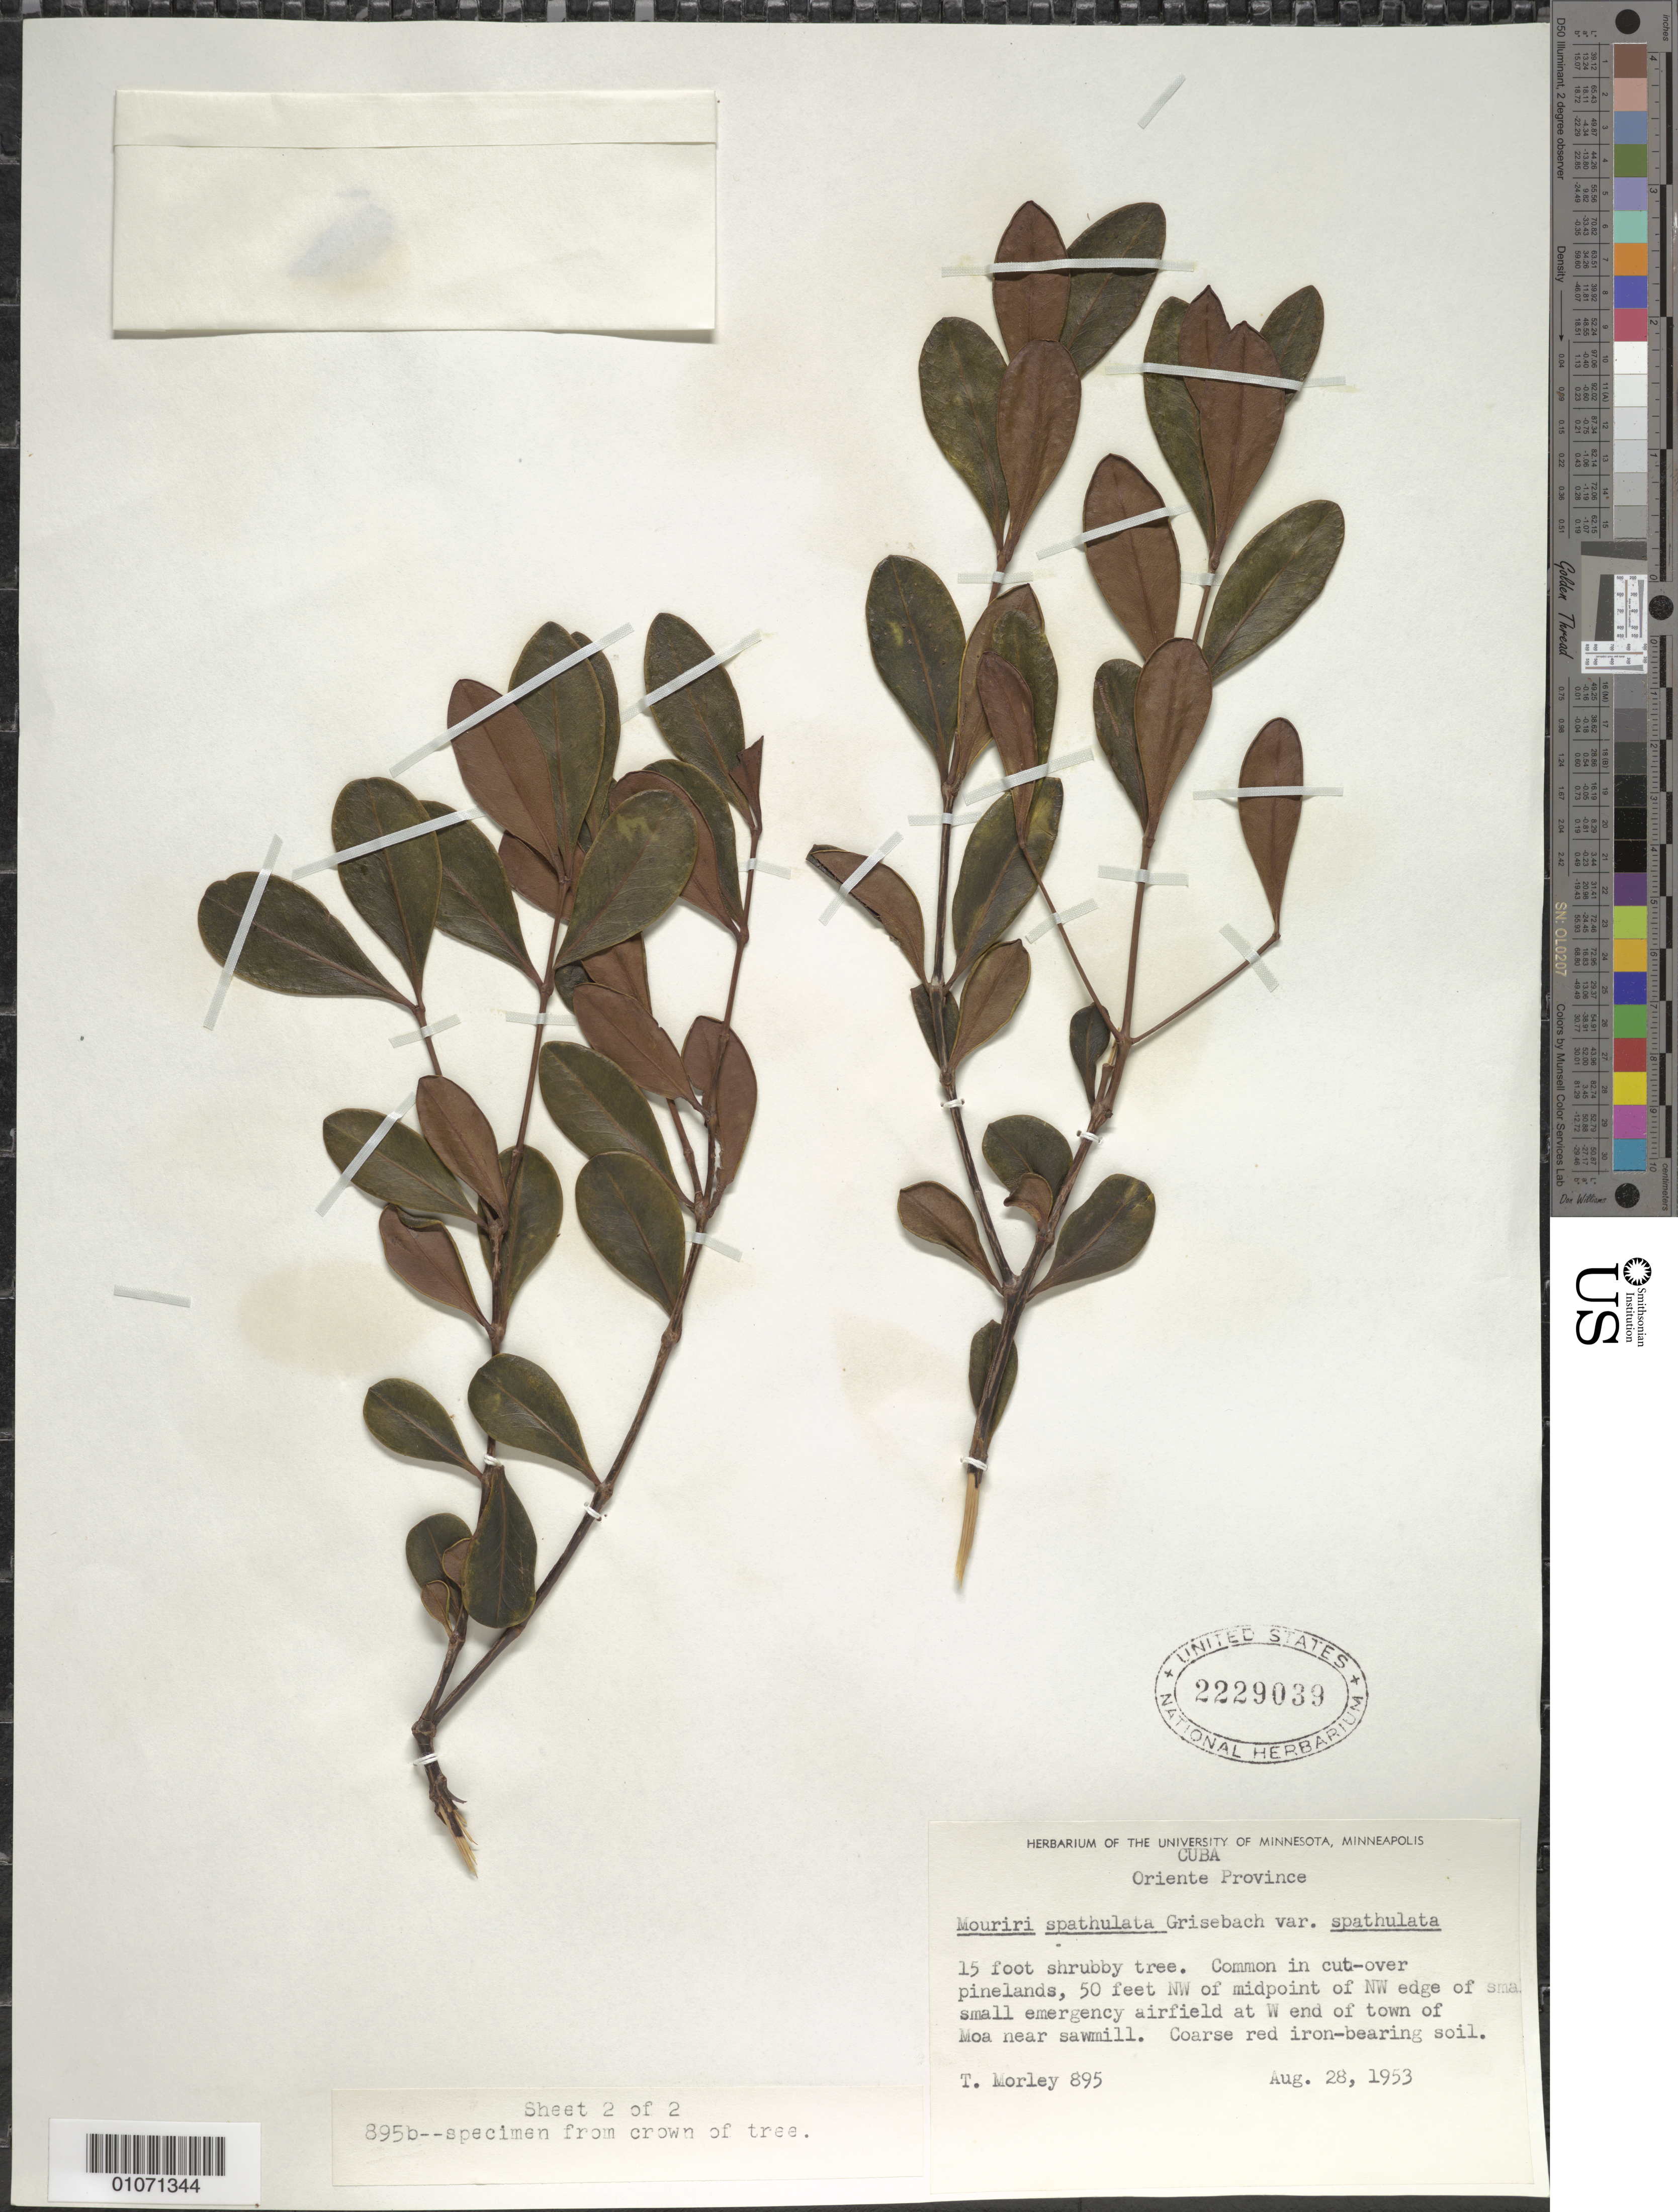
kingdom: Plantae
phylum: Tracheophyta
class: Magnoliopsida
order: Myrtales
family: Melastomataceae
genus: Mouriri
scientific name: Mouriri spathulata var. spathulata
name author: Griseb.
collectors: T. Morley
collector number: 895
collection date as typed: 28 Aug 1953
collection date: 1953-08-28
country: Cuba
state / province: Holguín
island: Cuba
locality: Moa; 50 feet NW of midpoint of NW edge of small emergency airfield at W end of town of Moa [Oriente] near sawmill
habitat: Common in cut-over pinelands. Coarse red iron-bearing soil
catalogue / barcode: US 2229039